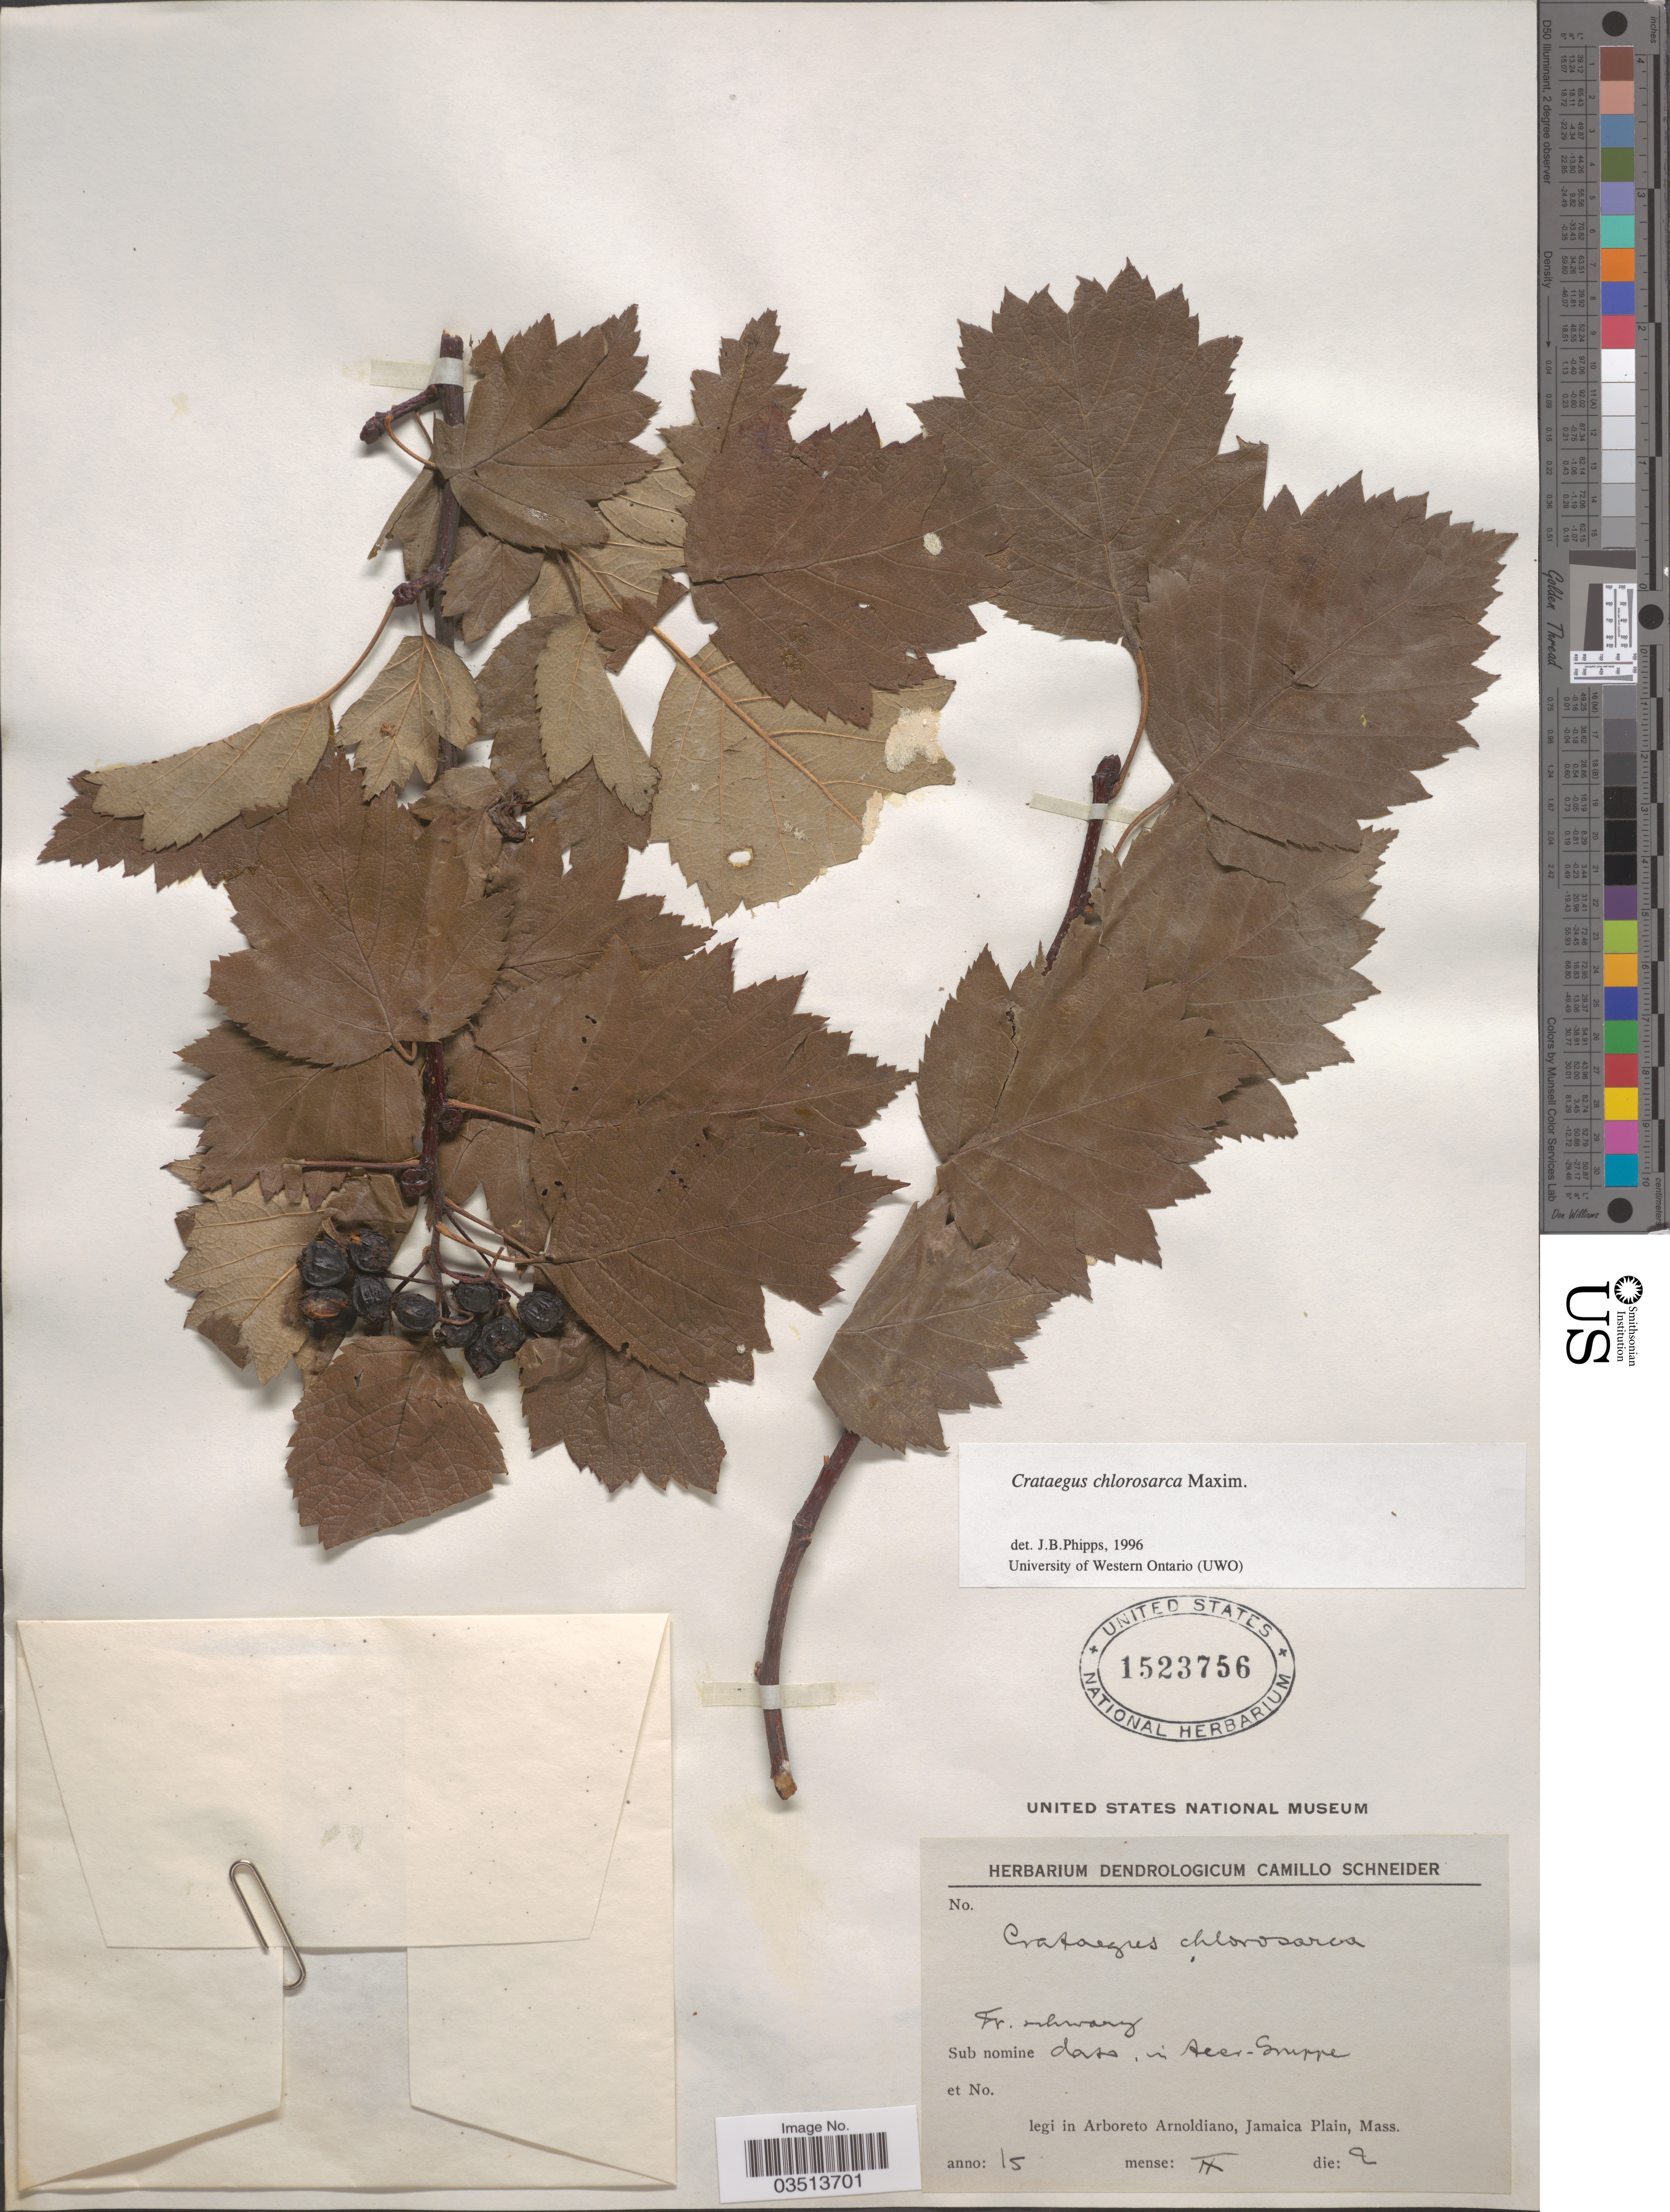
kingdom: Plantae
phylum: Tracheophyta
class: Magnoliopsida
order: Rosales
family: Rosaceae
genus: Crataegus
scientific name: Crataegus chlorosarca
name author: Maxim.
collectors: ex herb. Dendrologicum C. Schneider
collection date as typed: Transcribed d/m/y: 2/9/15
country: United States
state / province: Massachusetts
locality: Arboreto Arnoldiano, Jamaica Plain.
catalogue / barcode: US 1523756